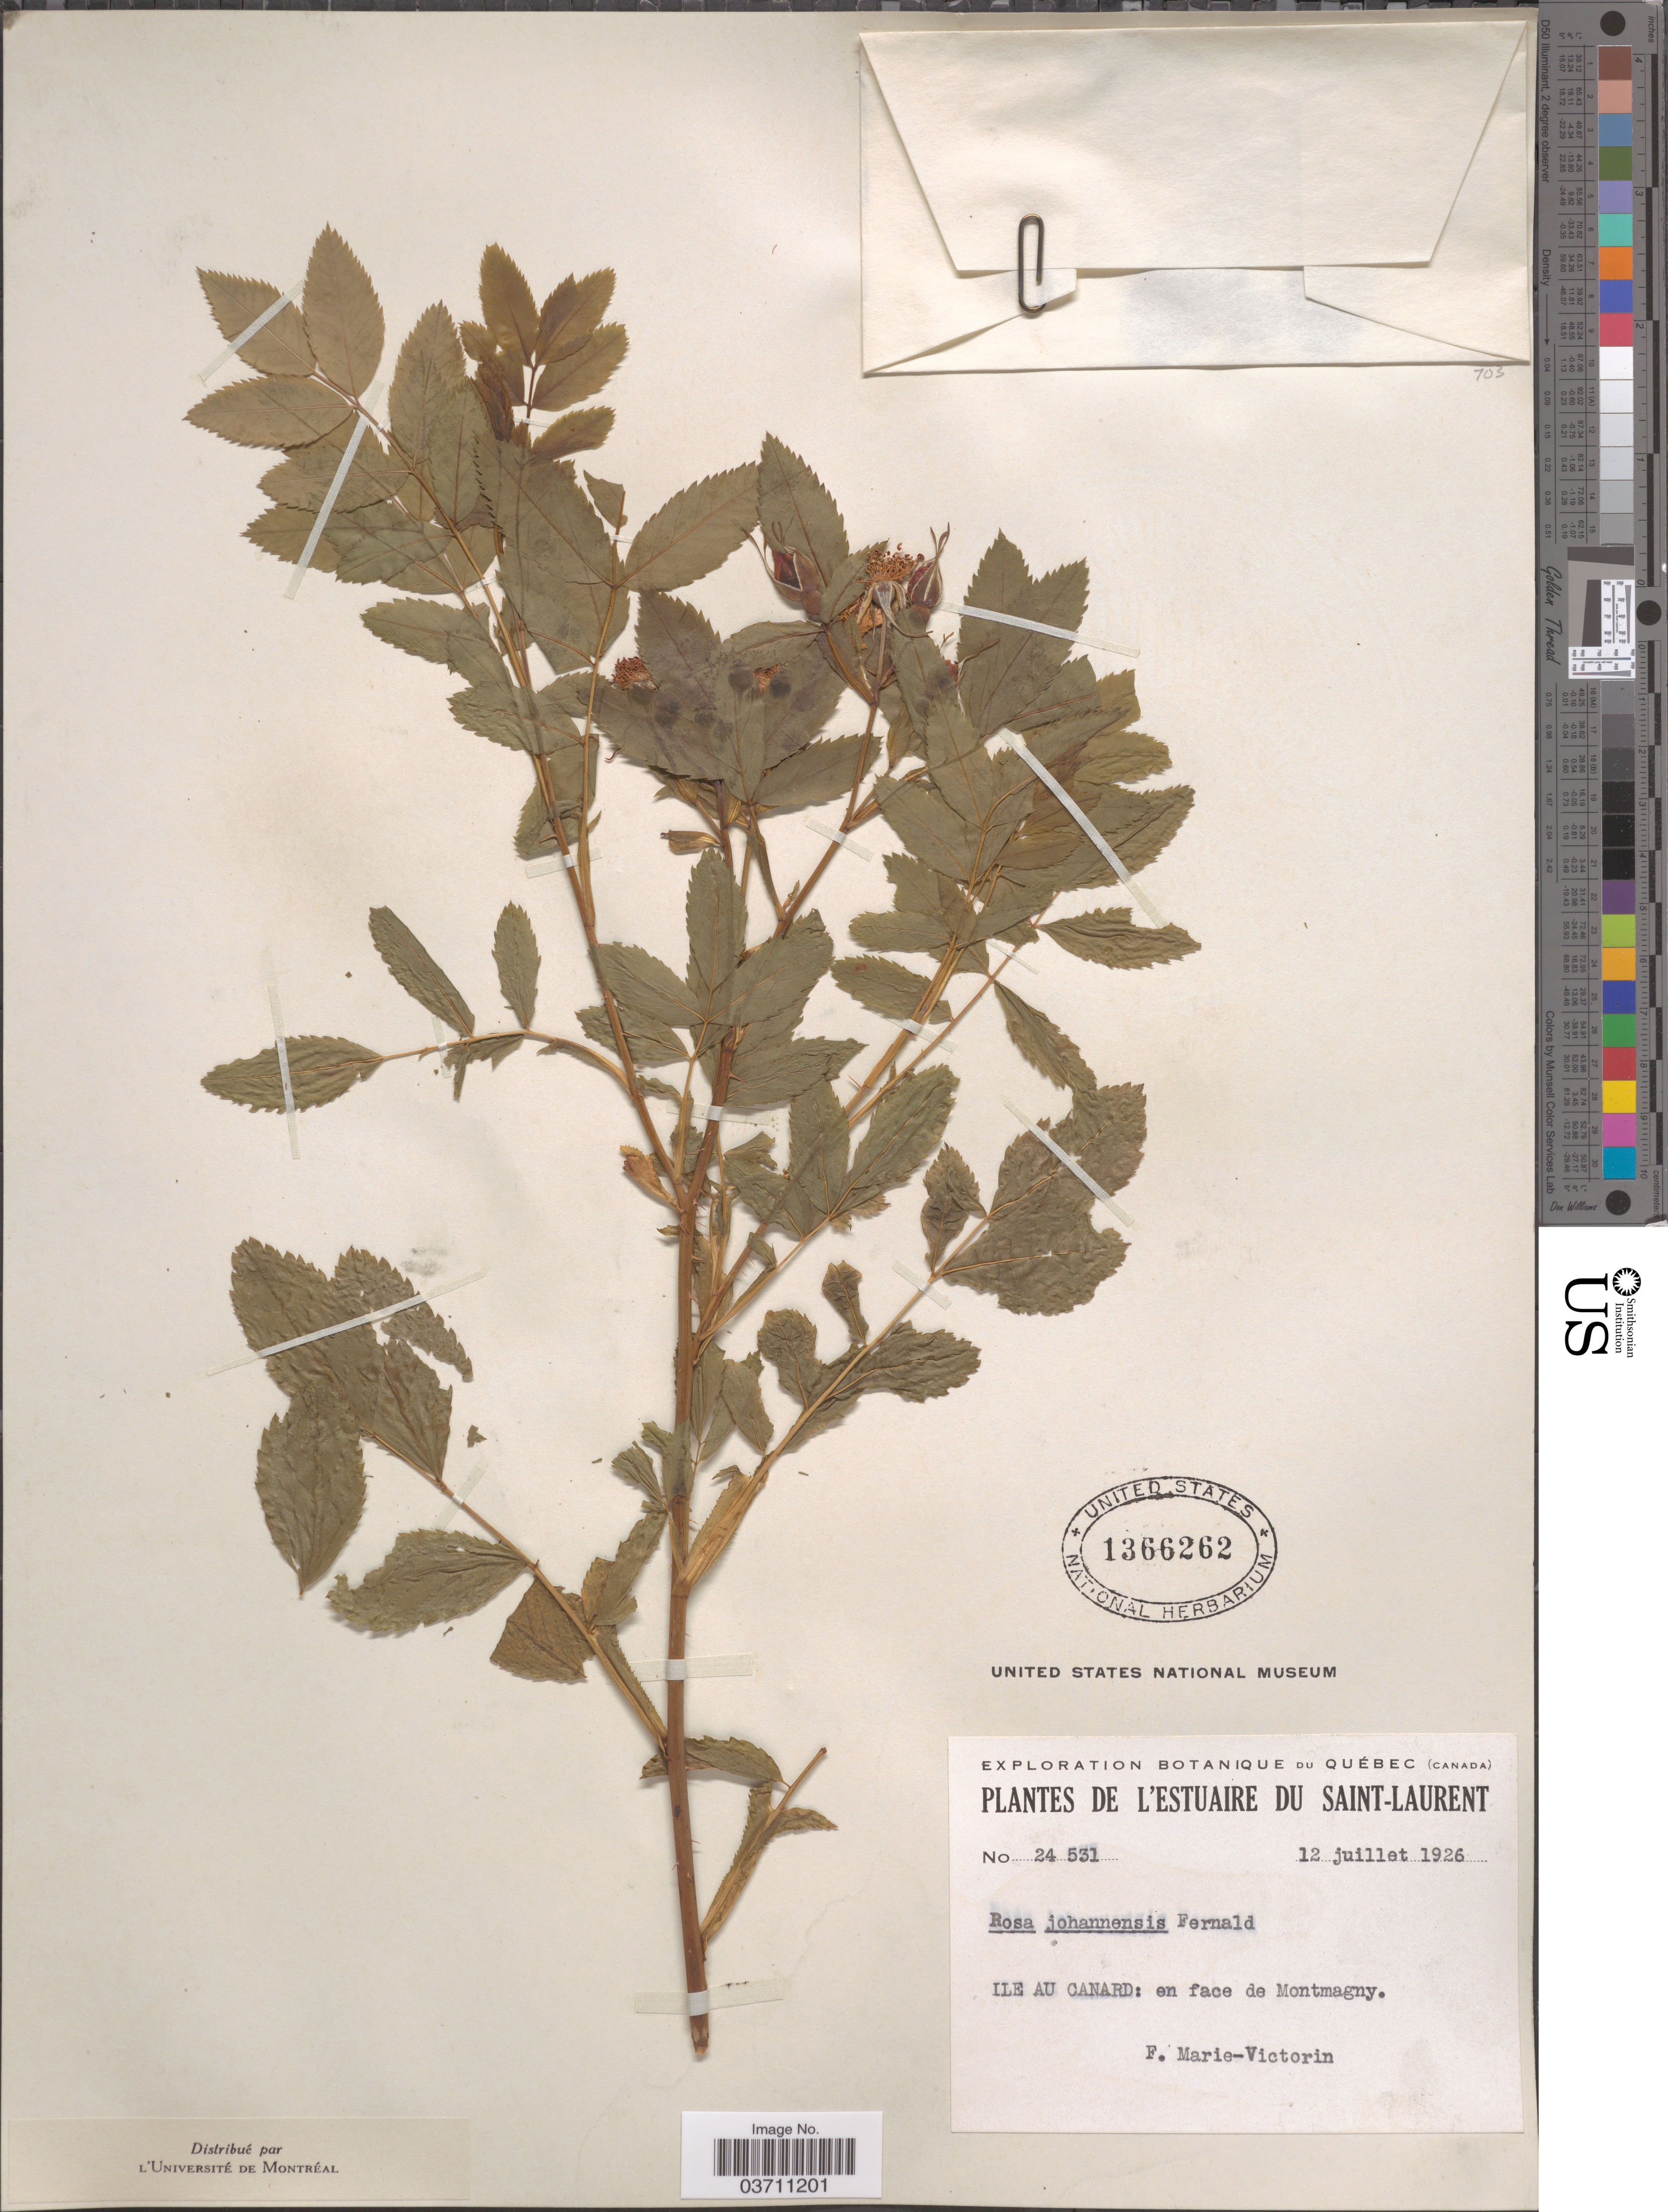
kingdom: Plantae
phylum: Tracheophyta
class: Magnoliopsida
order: Rosales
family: Rosaceae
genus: Rosa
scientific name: Rosa johannensis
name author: Fernald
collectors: F. Marie-Victorin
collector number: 24531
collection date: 1926-07-12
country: Canada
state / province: Quebec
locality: L'Estuaire du Saint-Laurent. Ile Au Canard: en face de Montmagny.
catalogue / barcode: US 1366262